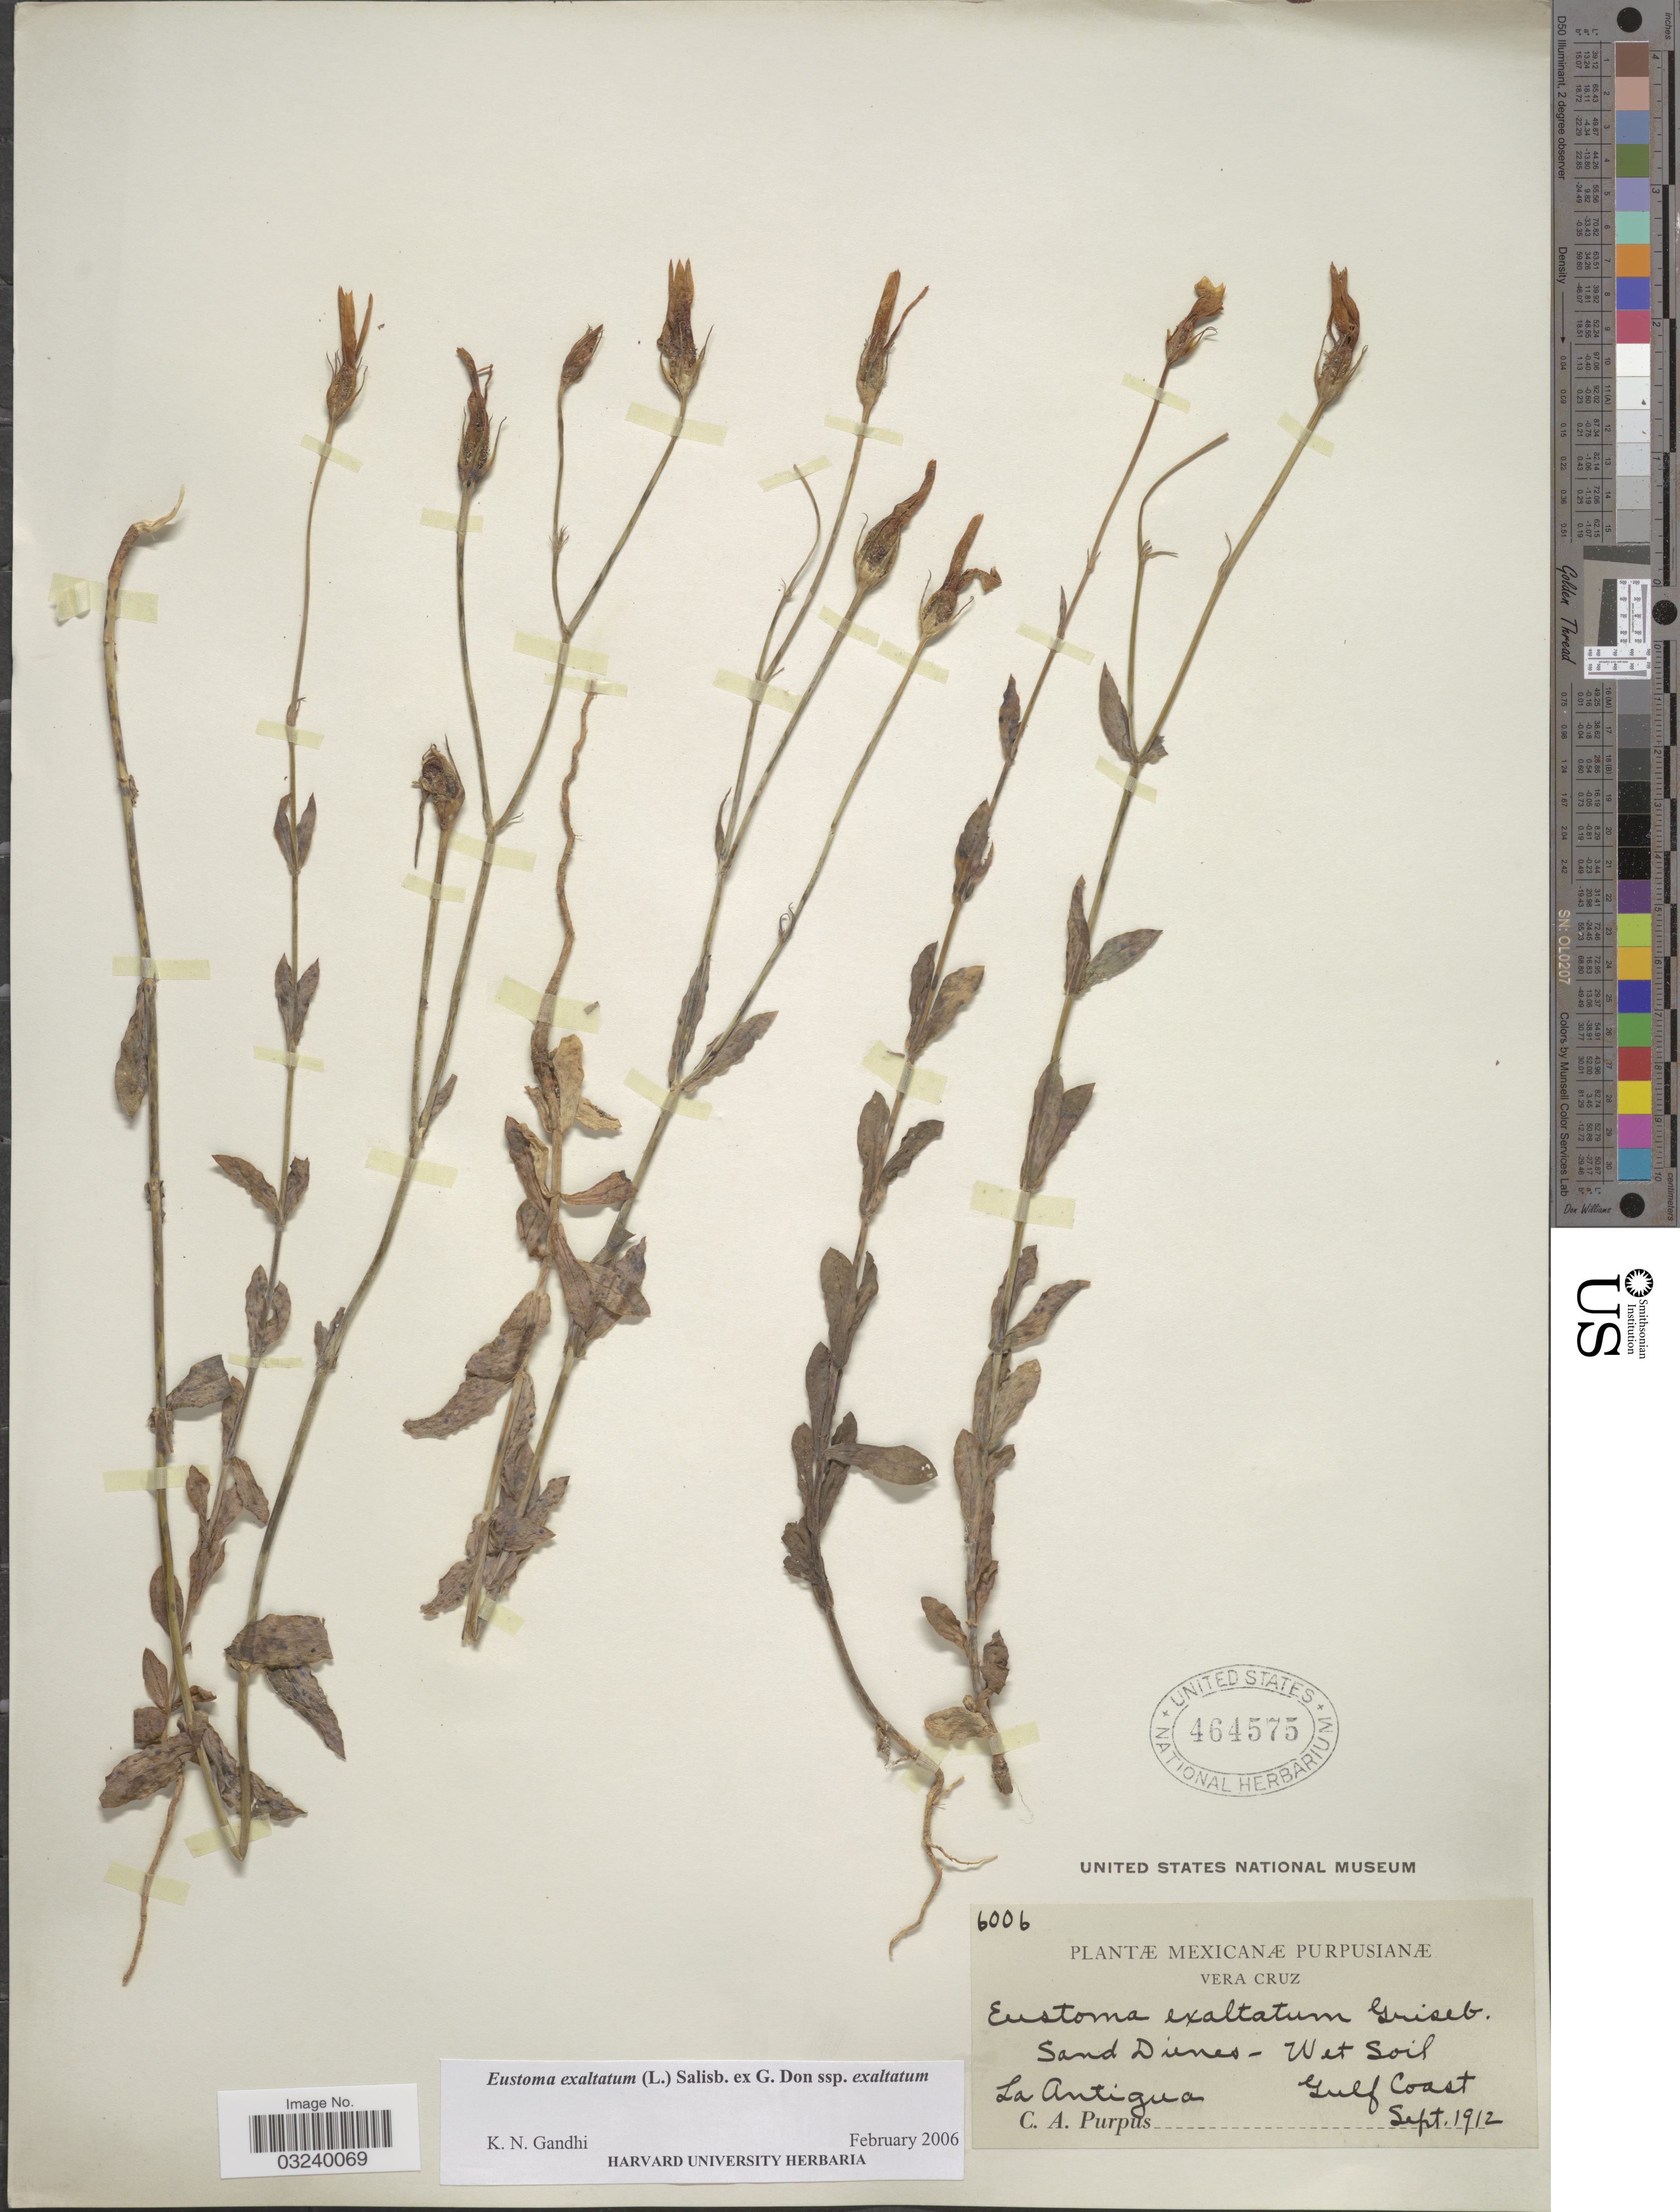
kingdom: Plantae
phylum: Tracheophyta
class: Magnoliopsida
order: Gentianales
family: Gentianaceae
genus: Eustoma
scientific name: Eustoma exaltatum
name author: (L.) Salisb. ex Don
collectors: C. A. Purpus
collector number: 6006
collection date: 1912-09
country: Mexico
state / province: Veracruz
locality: Vera Cruz, Sand Dunes, Wet soil, Gulf Coast, La Antigua.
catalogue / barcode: US 464575